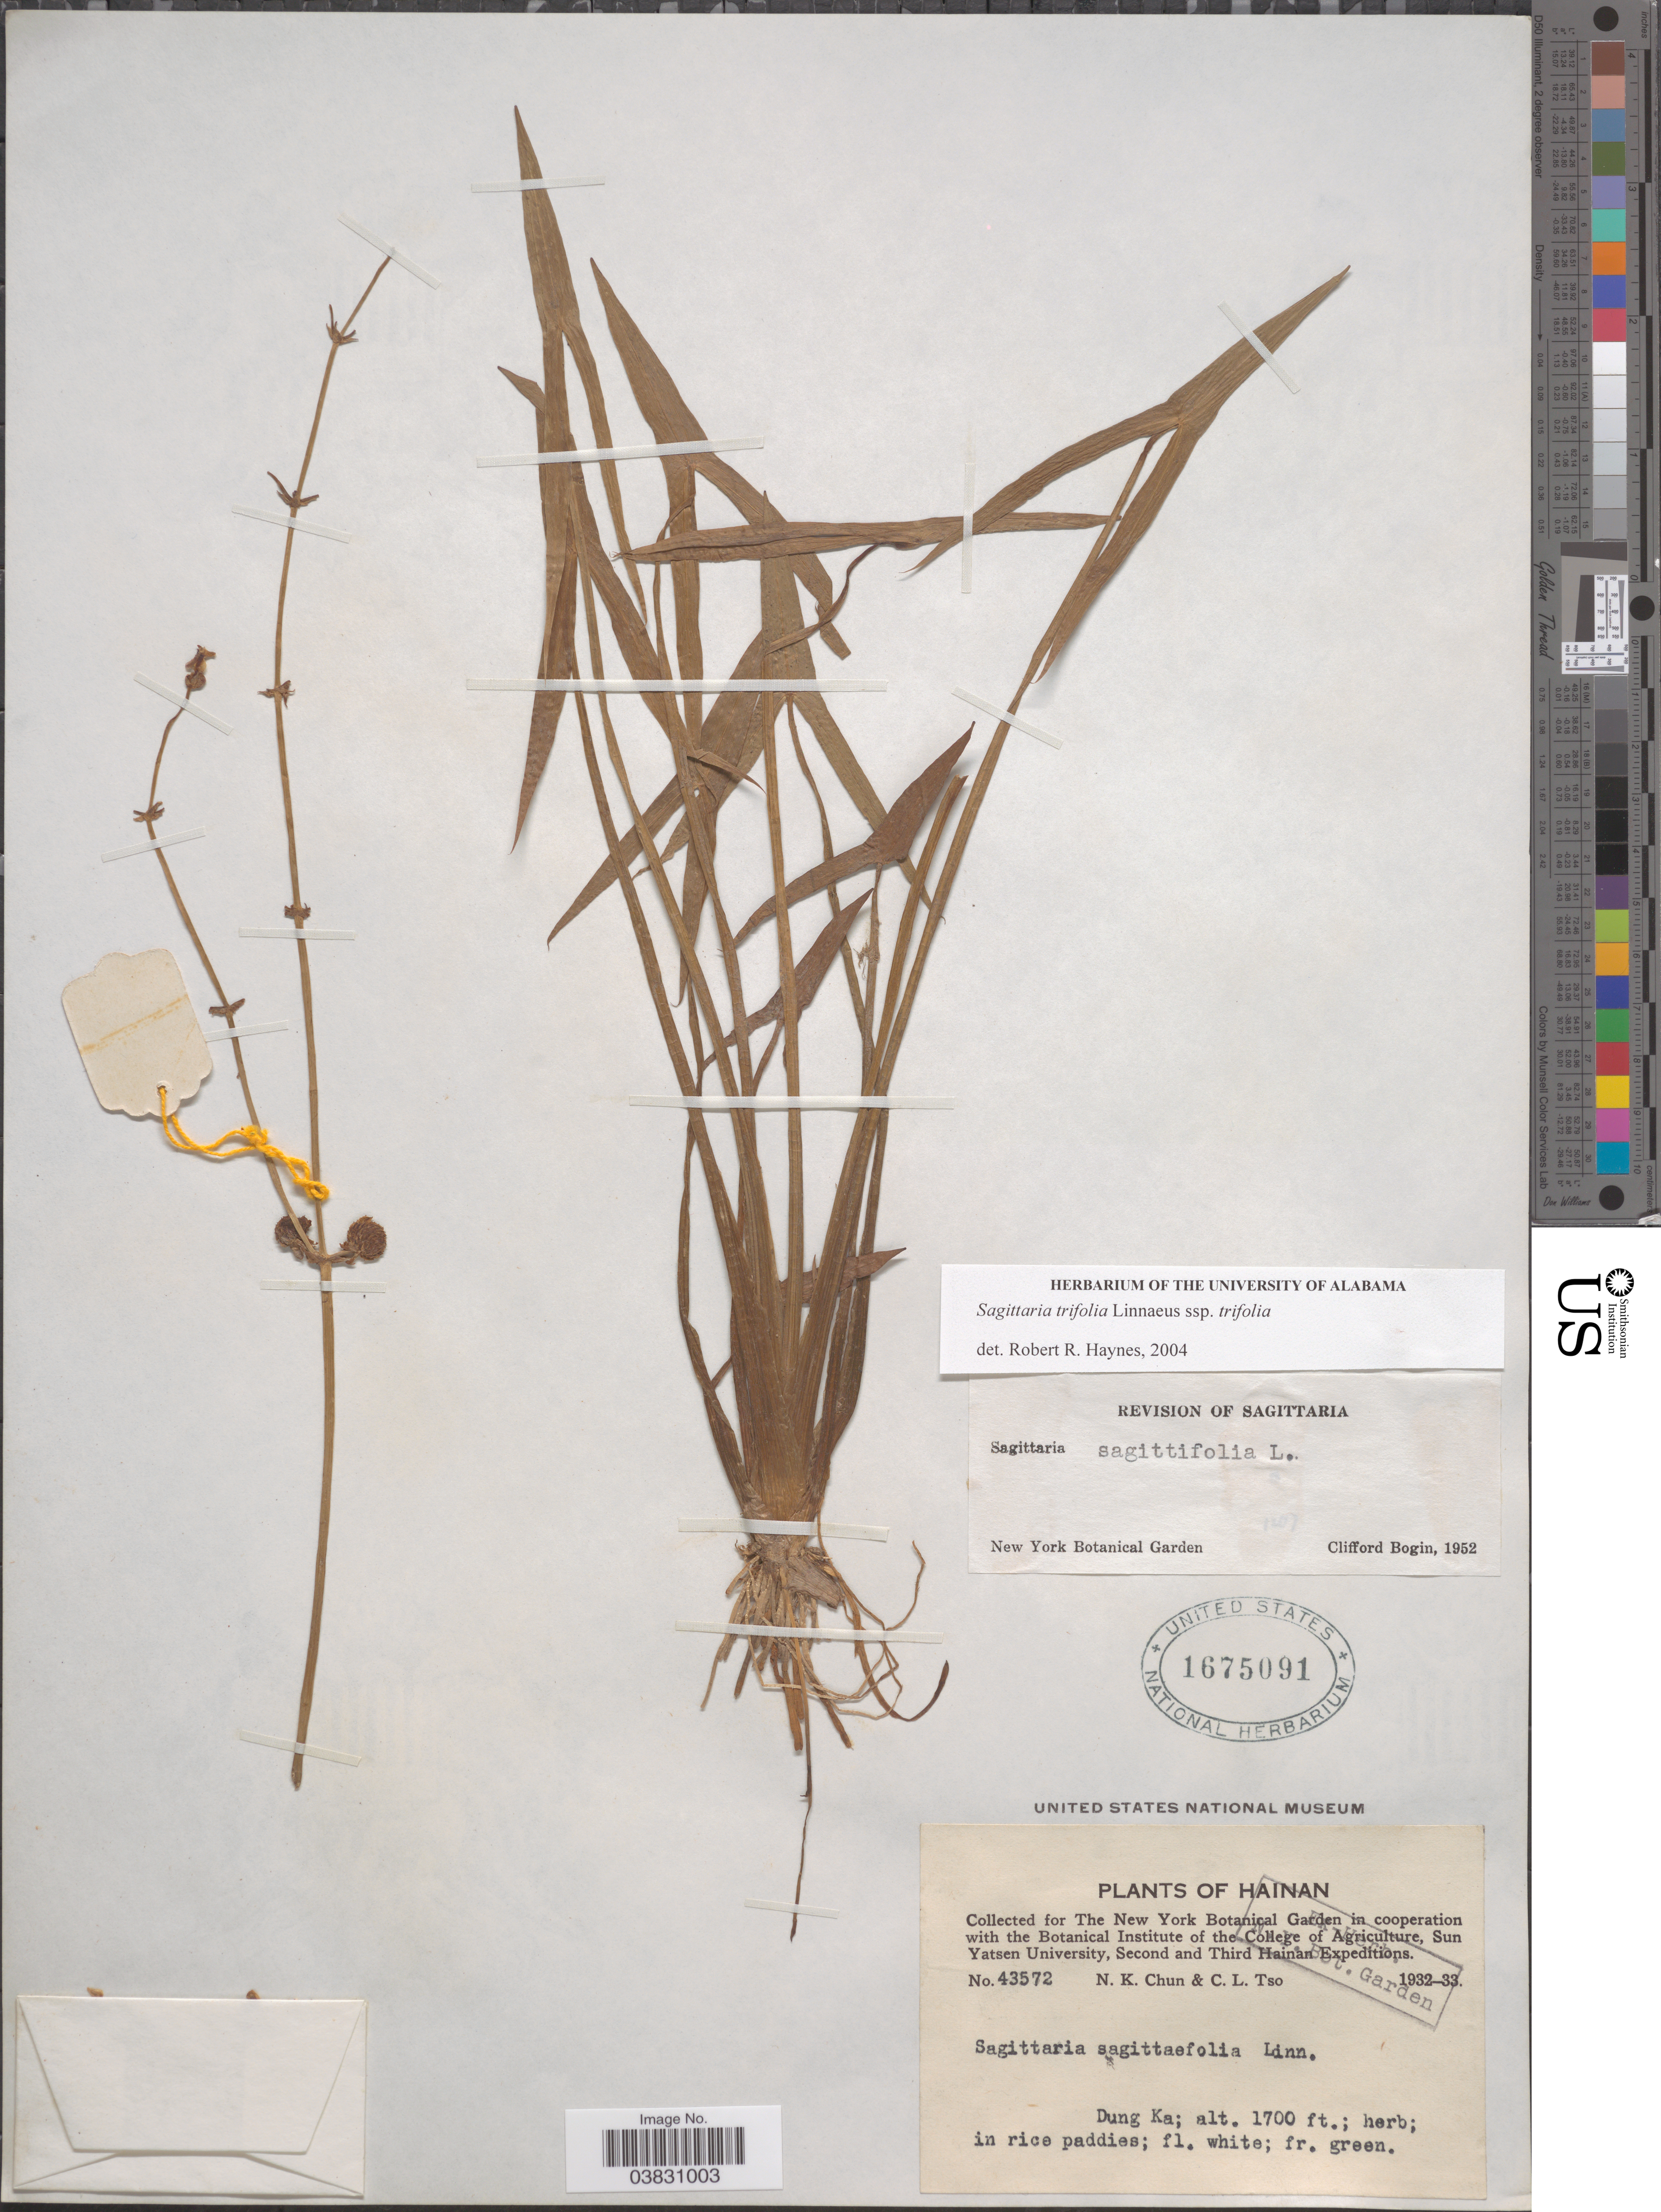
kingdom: Plantae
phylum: Tracheophyta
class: Liliopsida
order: Alismatales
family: Alismataceae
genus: Sagittaria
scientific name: Sagittaria trifolia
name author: L.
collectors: N. K. Chun & C. Tso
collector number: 43572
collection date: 1932/1933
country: China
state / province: Hainan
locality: Dung Ka.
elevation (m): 518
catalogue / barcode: US 1675091